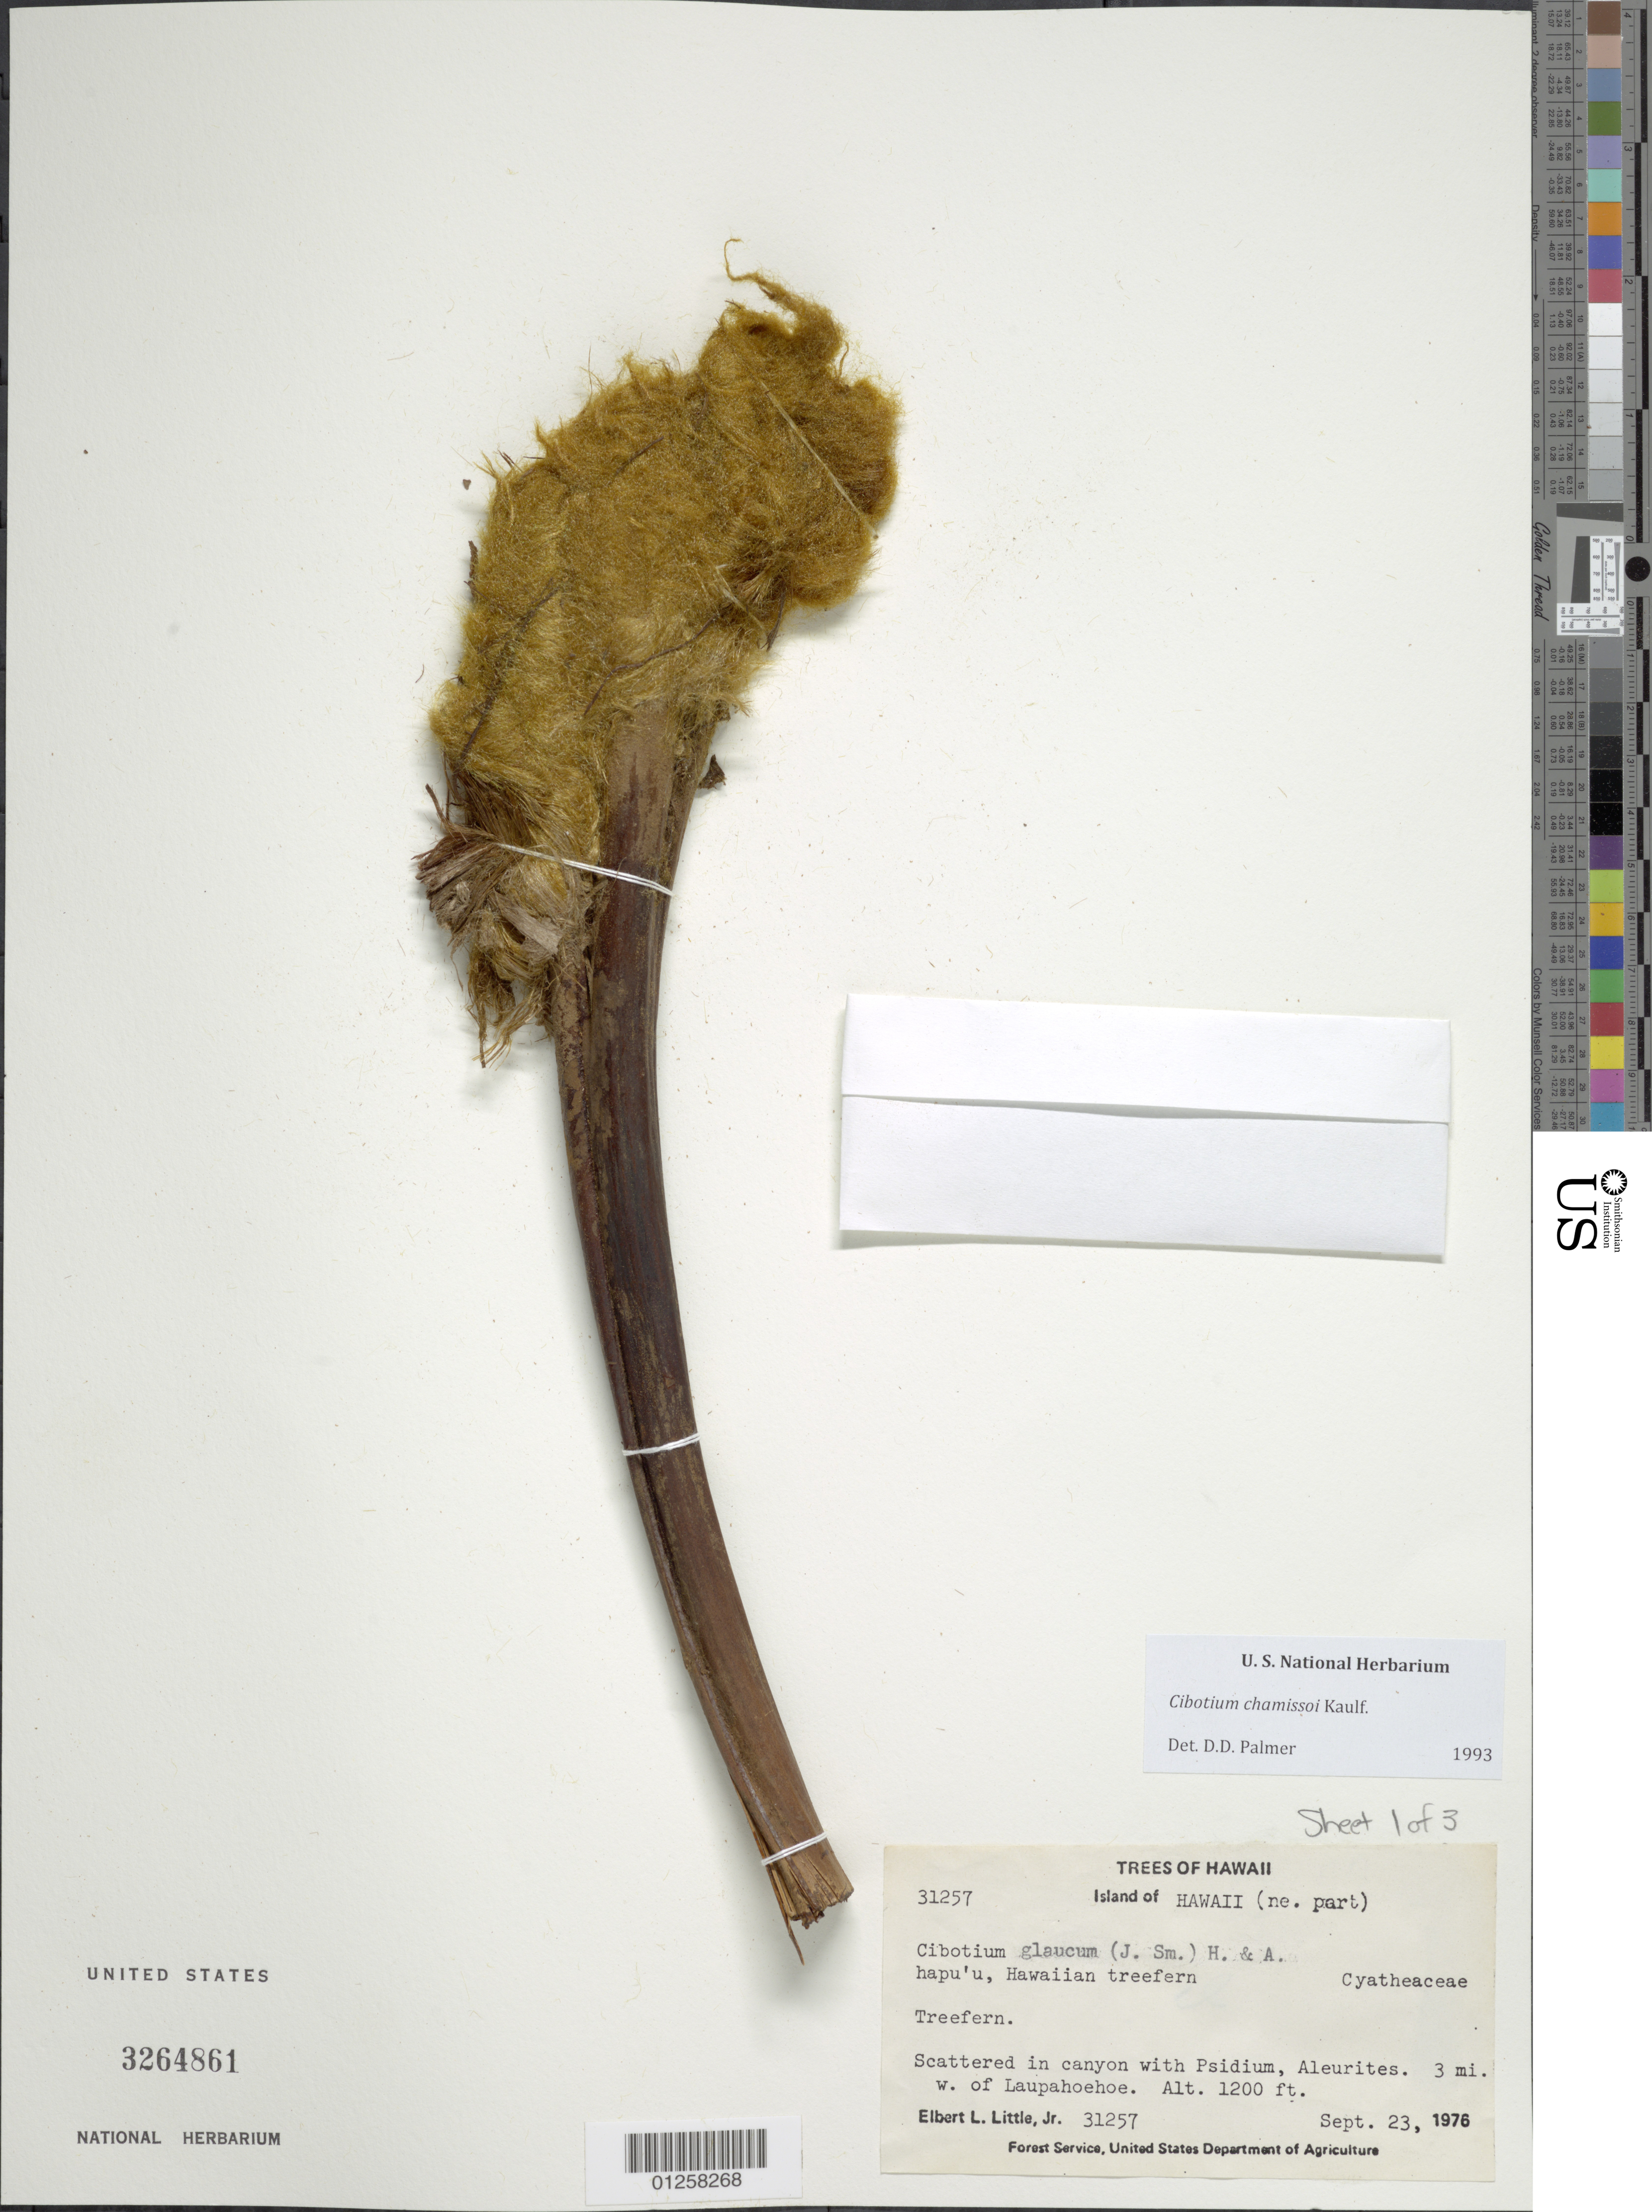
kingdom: Plantae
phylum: Tracheophyta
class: Polypodiopsida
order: Cyatheales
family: Cibotiaceae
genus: Cibotium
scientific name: Cibotium chamissoi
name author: Kaulf.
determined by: Palmer, D. D.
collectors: E. L. Little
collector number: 31257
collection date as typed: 23 Sep 1976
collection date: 1976-09-23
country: United States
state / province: Hawaii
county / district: Hawaii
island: Hawaii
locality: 3 mi W of Laupahoehoe.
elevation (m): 366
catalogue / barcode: US 3264861